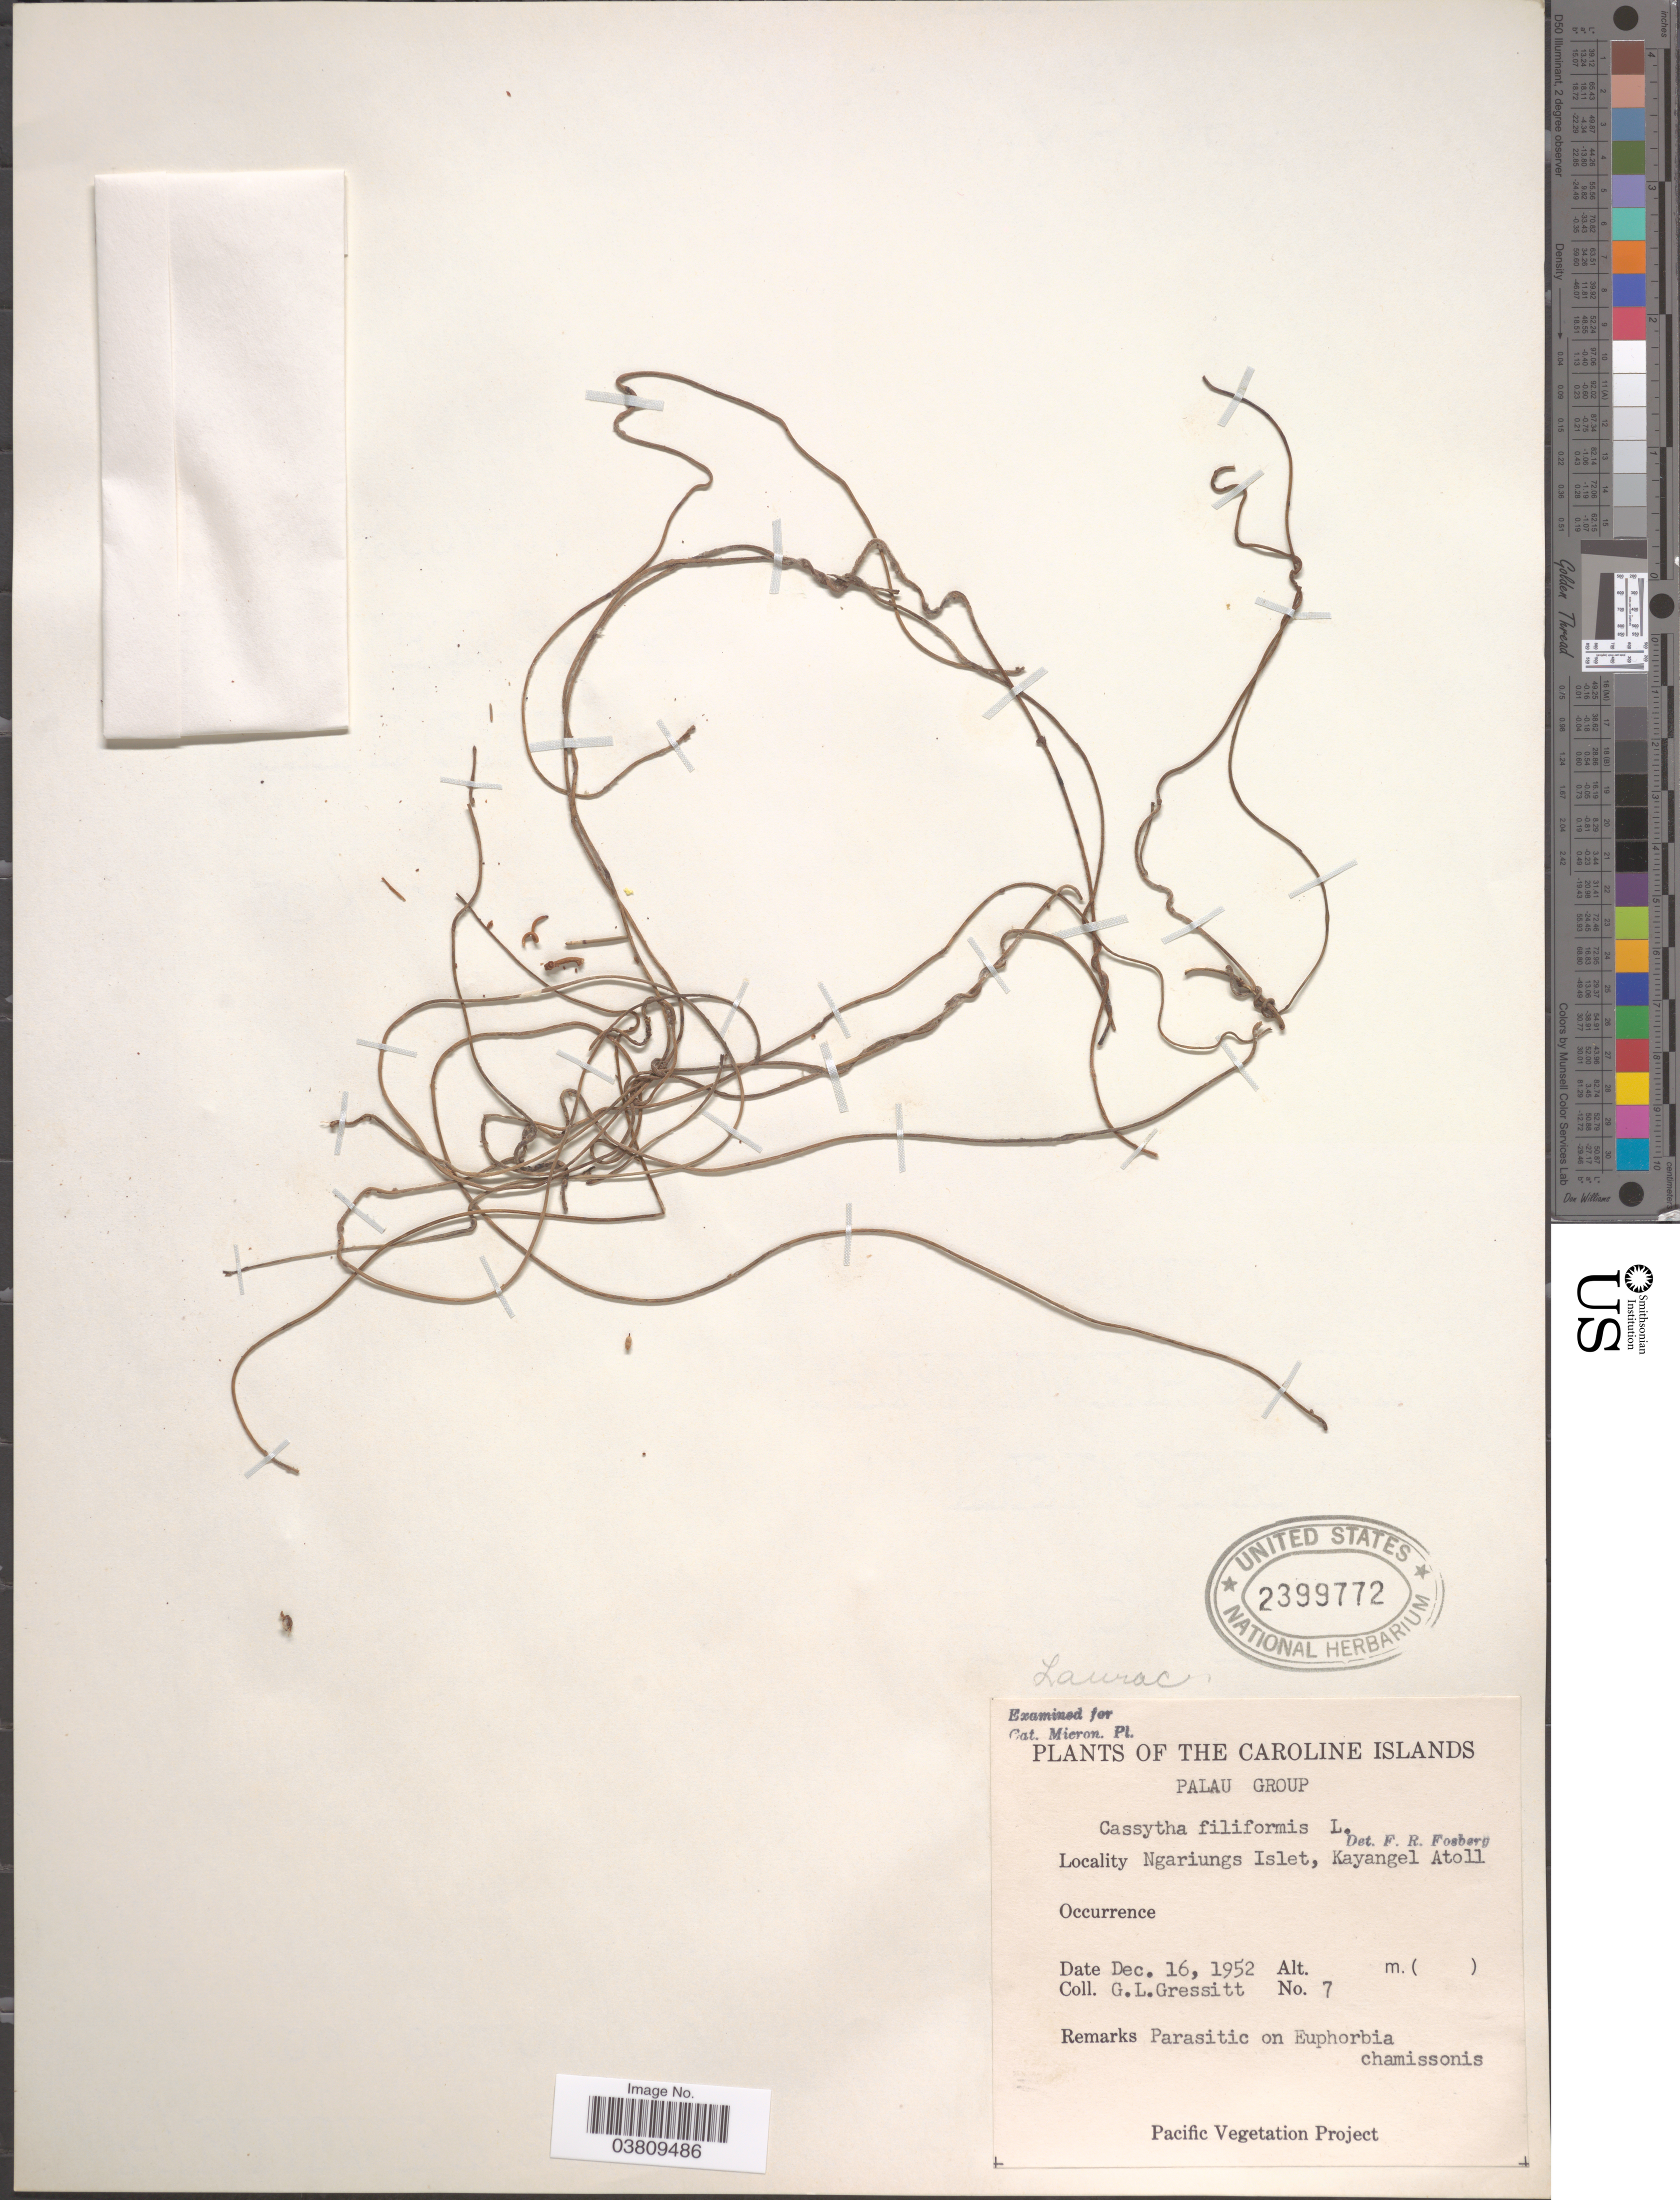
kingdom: Plantae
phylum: Tracheophyta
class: Magnoliopsida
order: Laurales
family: Lauraceae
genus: Cassytha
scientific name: Cassytha filiformis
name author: L.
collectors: G. Gressitt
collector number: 7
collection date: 1952-12-16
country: Palau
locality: The Caroline Islands. Palau Group. Ngariungs Islet, Kayangel Atoll.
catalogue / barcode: US 2399772